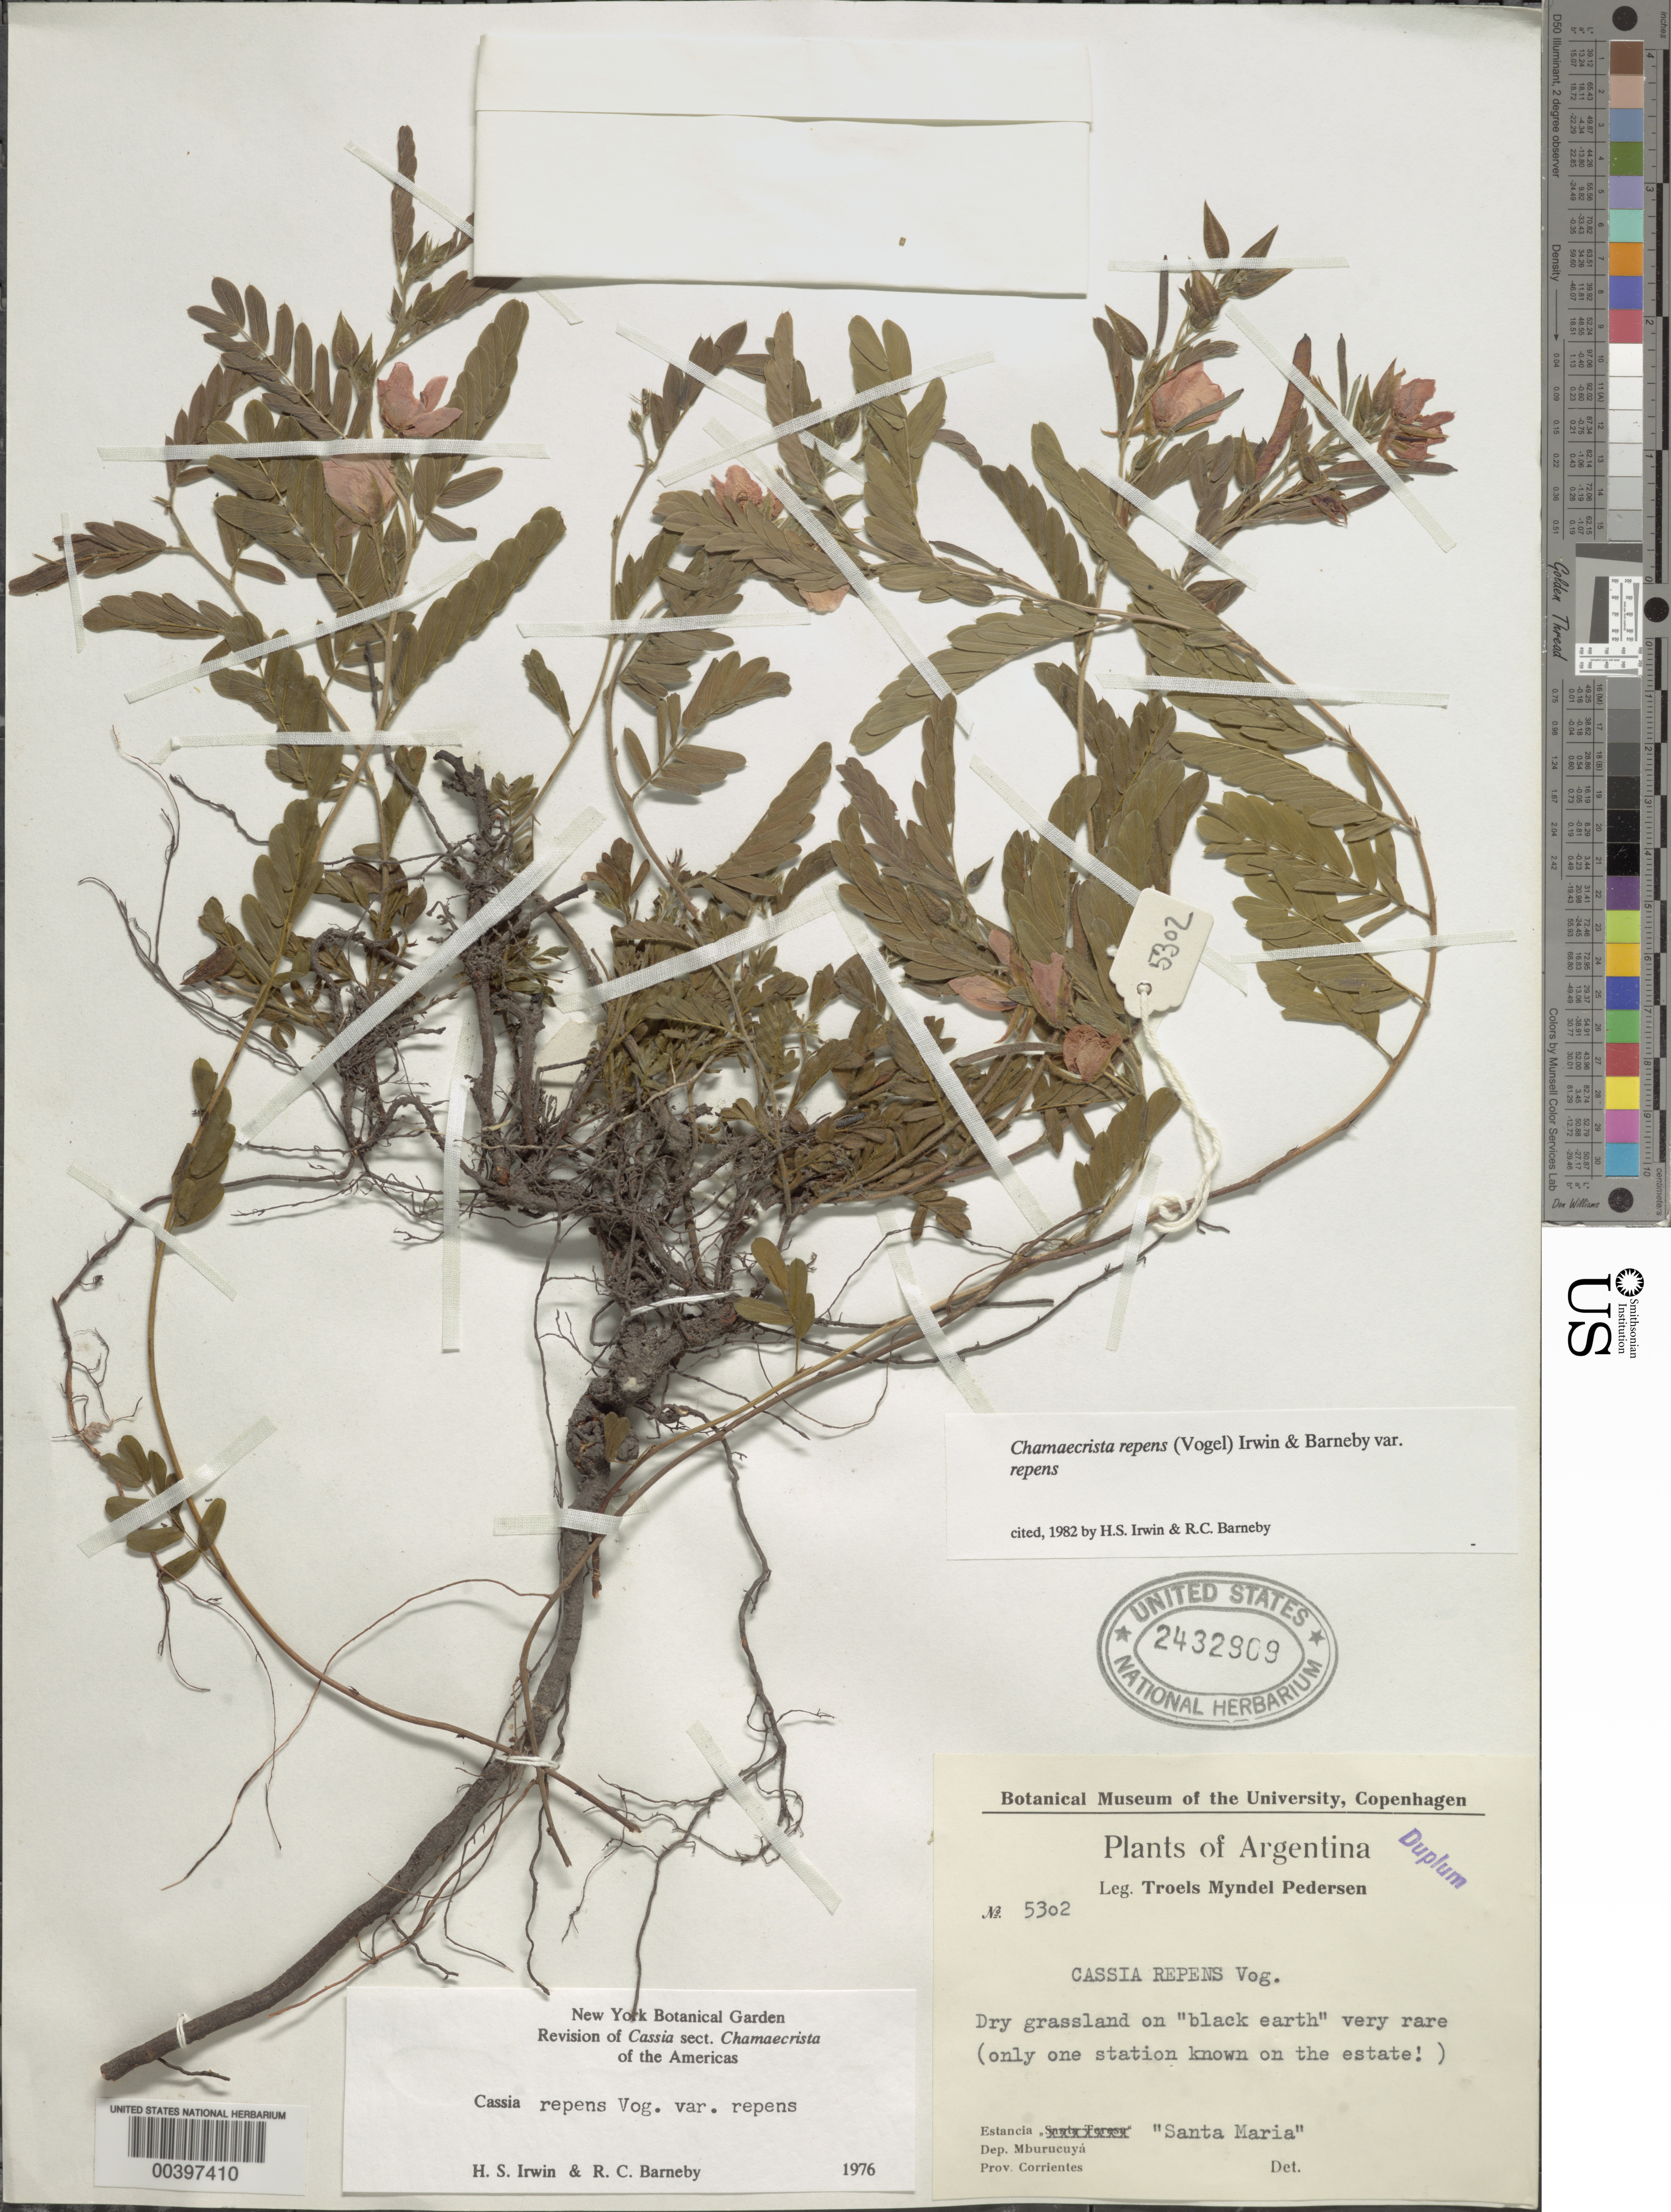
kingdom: Plantae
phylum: Tracheophyta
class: Magnoliopsida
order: Fabales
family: Fabaceae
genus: Chamaecrista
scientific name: Chamaecrista repens var. repens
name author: (Vogel) H.S. Irwin & Barneby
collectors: T. M. Pedersen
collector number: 5302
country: Argentina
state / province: Corrientes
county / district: Mburucuyá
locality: Estancia Santa Maria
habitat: Dry grassland on "black earth"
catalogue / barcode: US 2432909